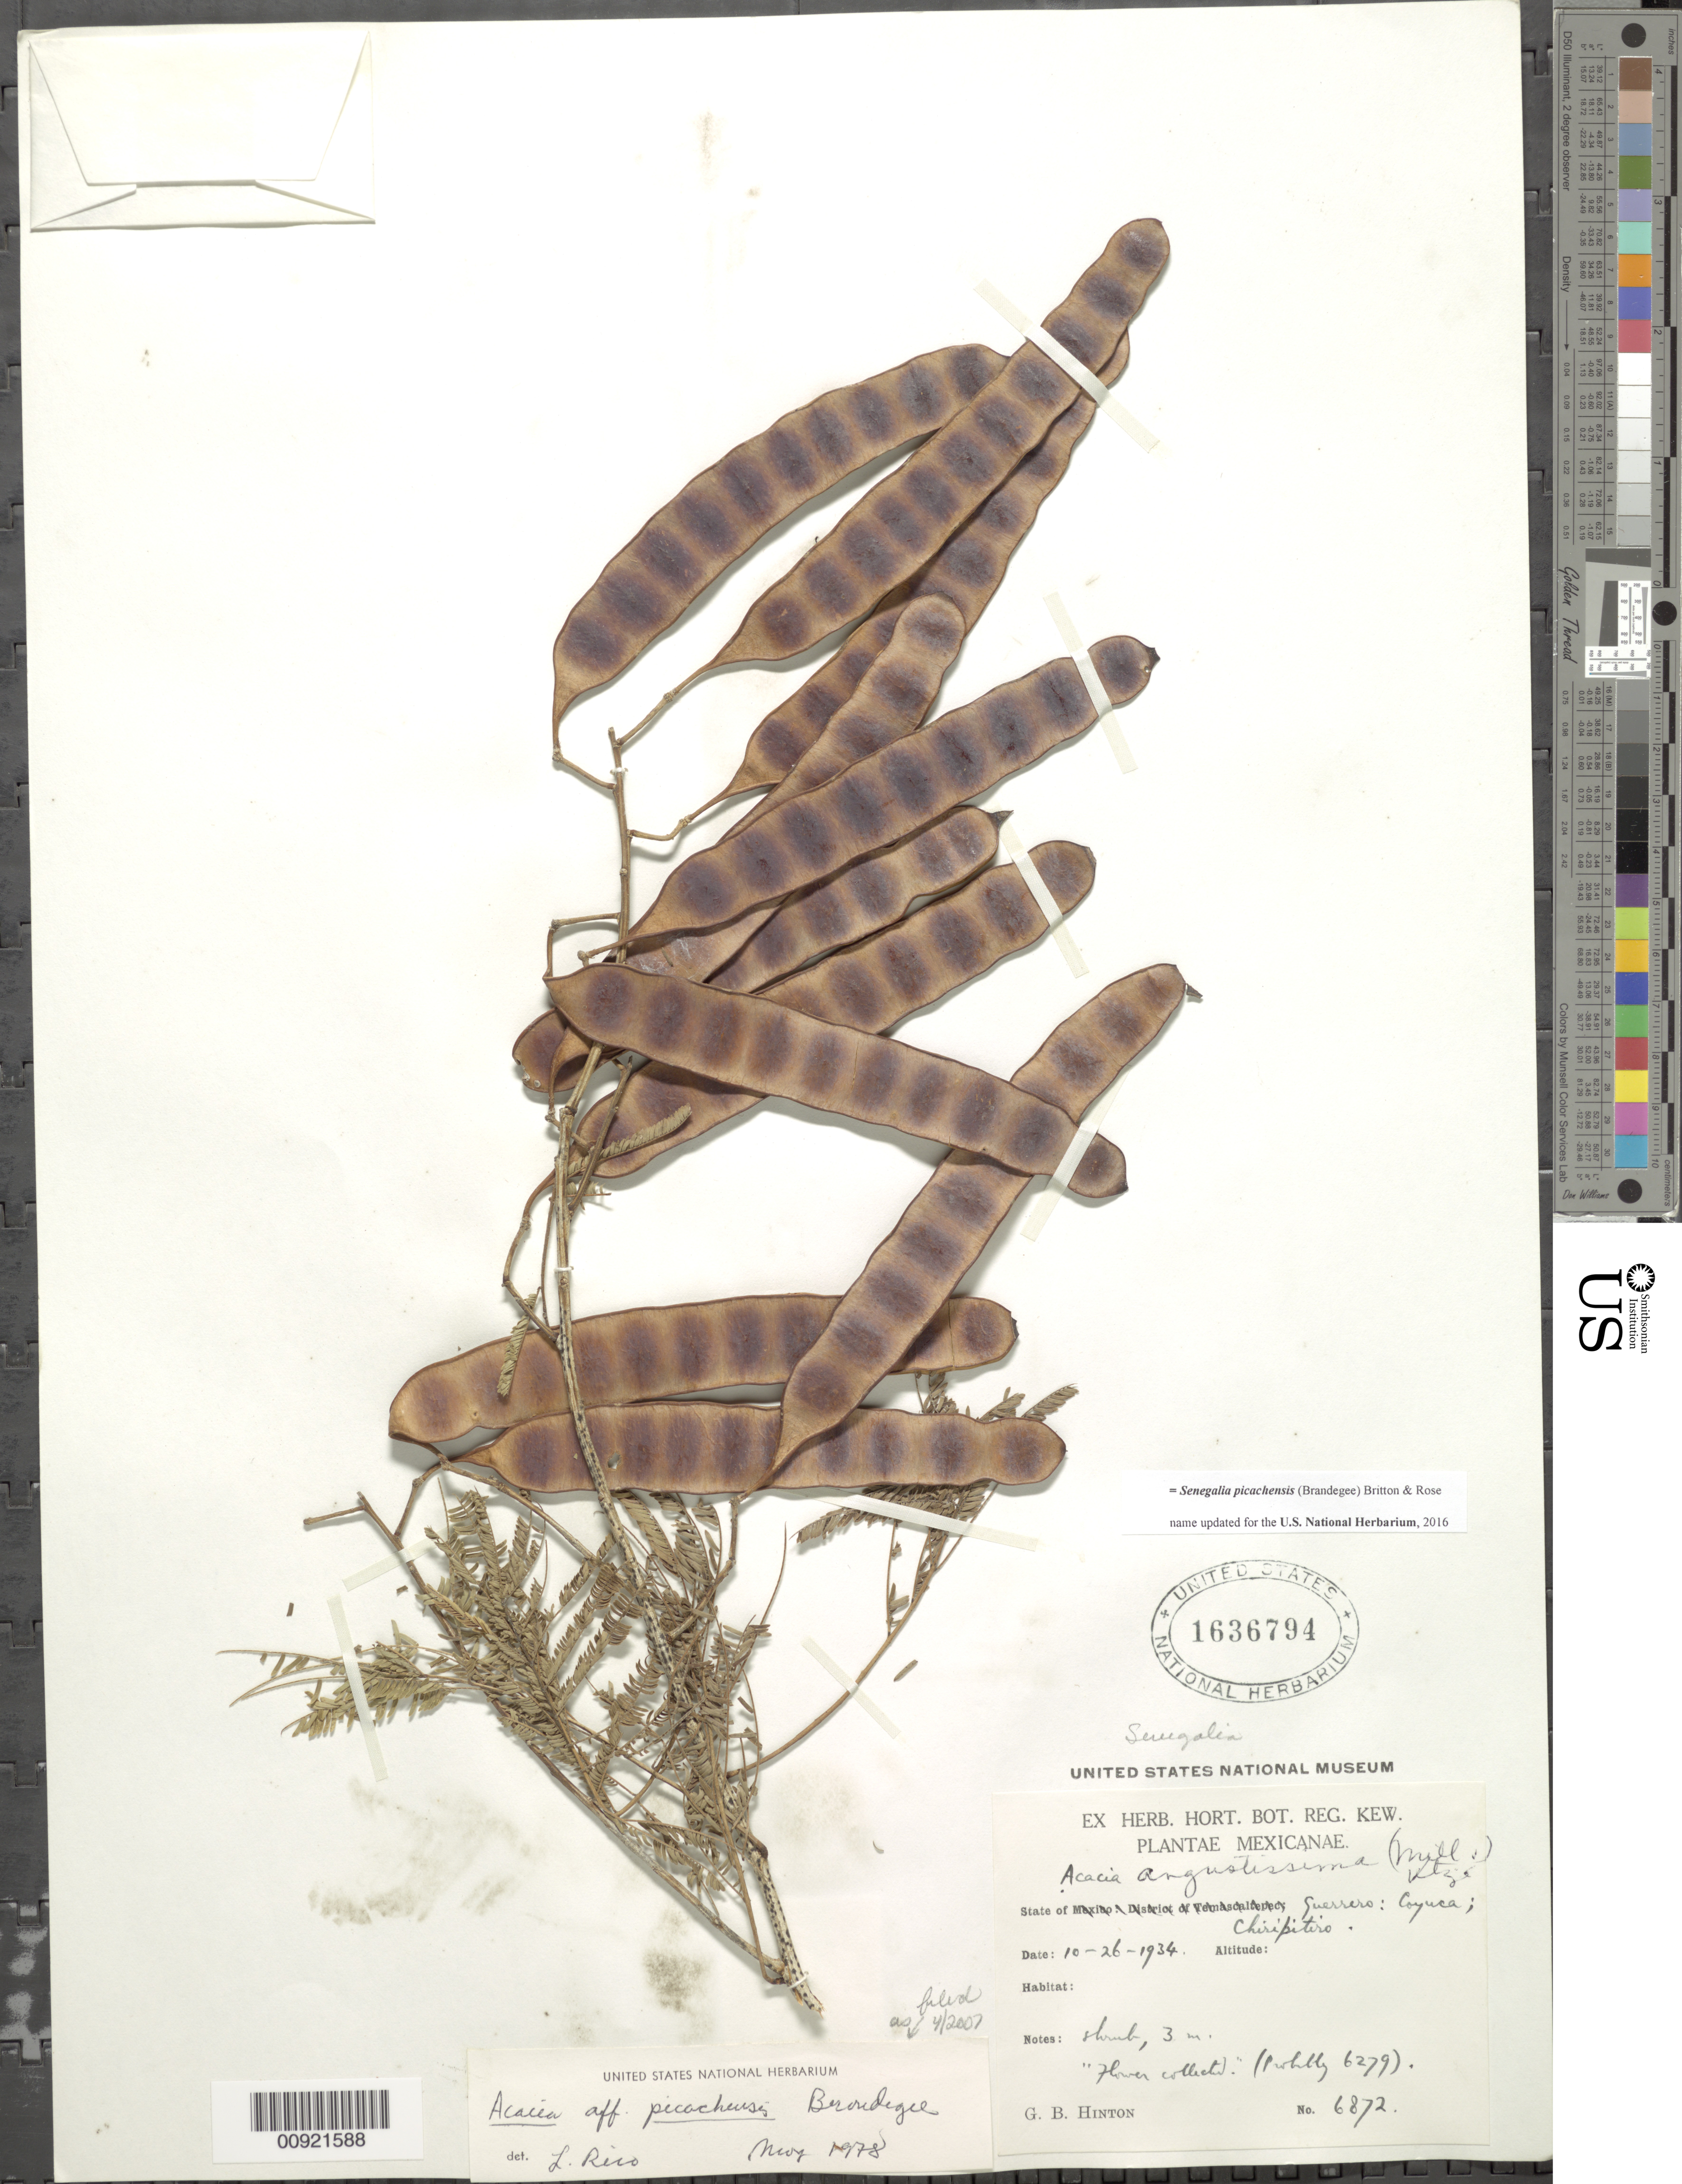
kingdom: Plantae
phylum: Tracheophyta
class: Magnoliopsida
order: Fabales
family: Fabaceae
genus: Senegalia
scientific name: Senegalia picachensis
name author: (Brandegee) Britton & Rose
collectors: G. B. Hinton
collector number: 6872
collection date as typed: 26 Oct 1934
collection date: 1934-10-26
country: Mexico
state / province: Guerrero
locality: Guerrero: Coyuca; Chiripitiro.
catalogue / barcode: US 1636794